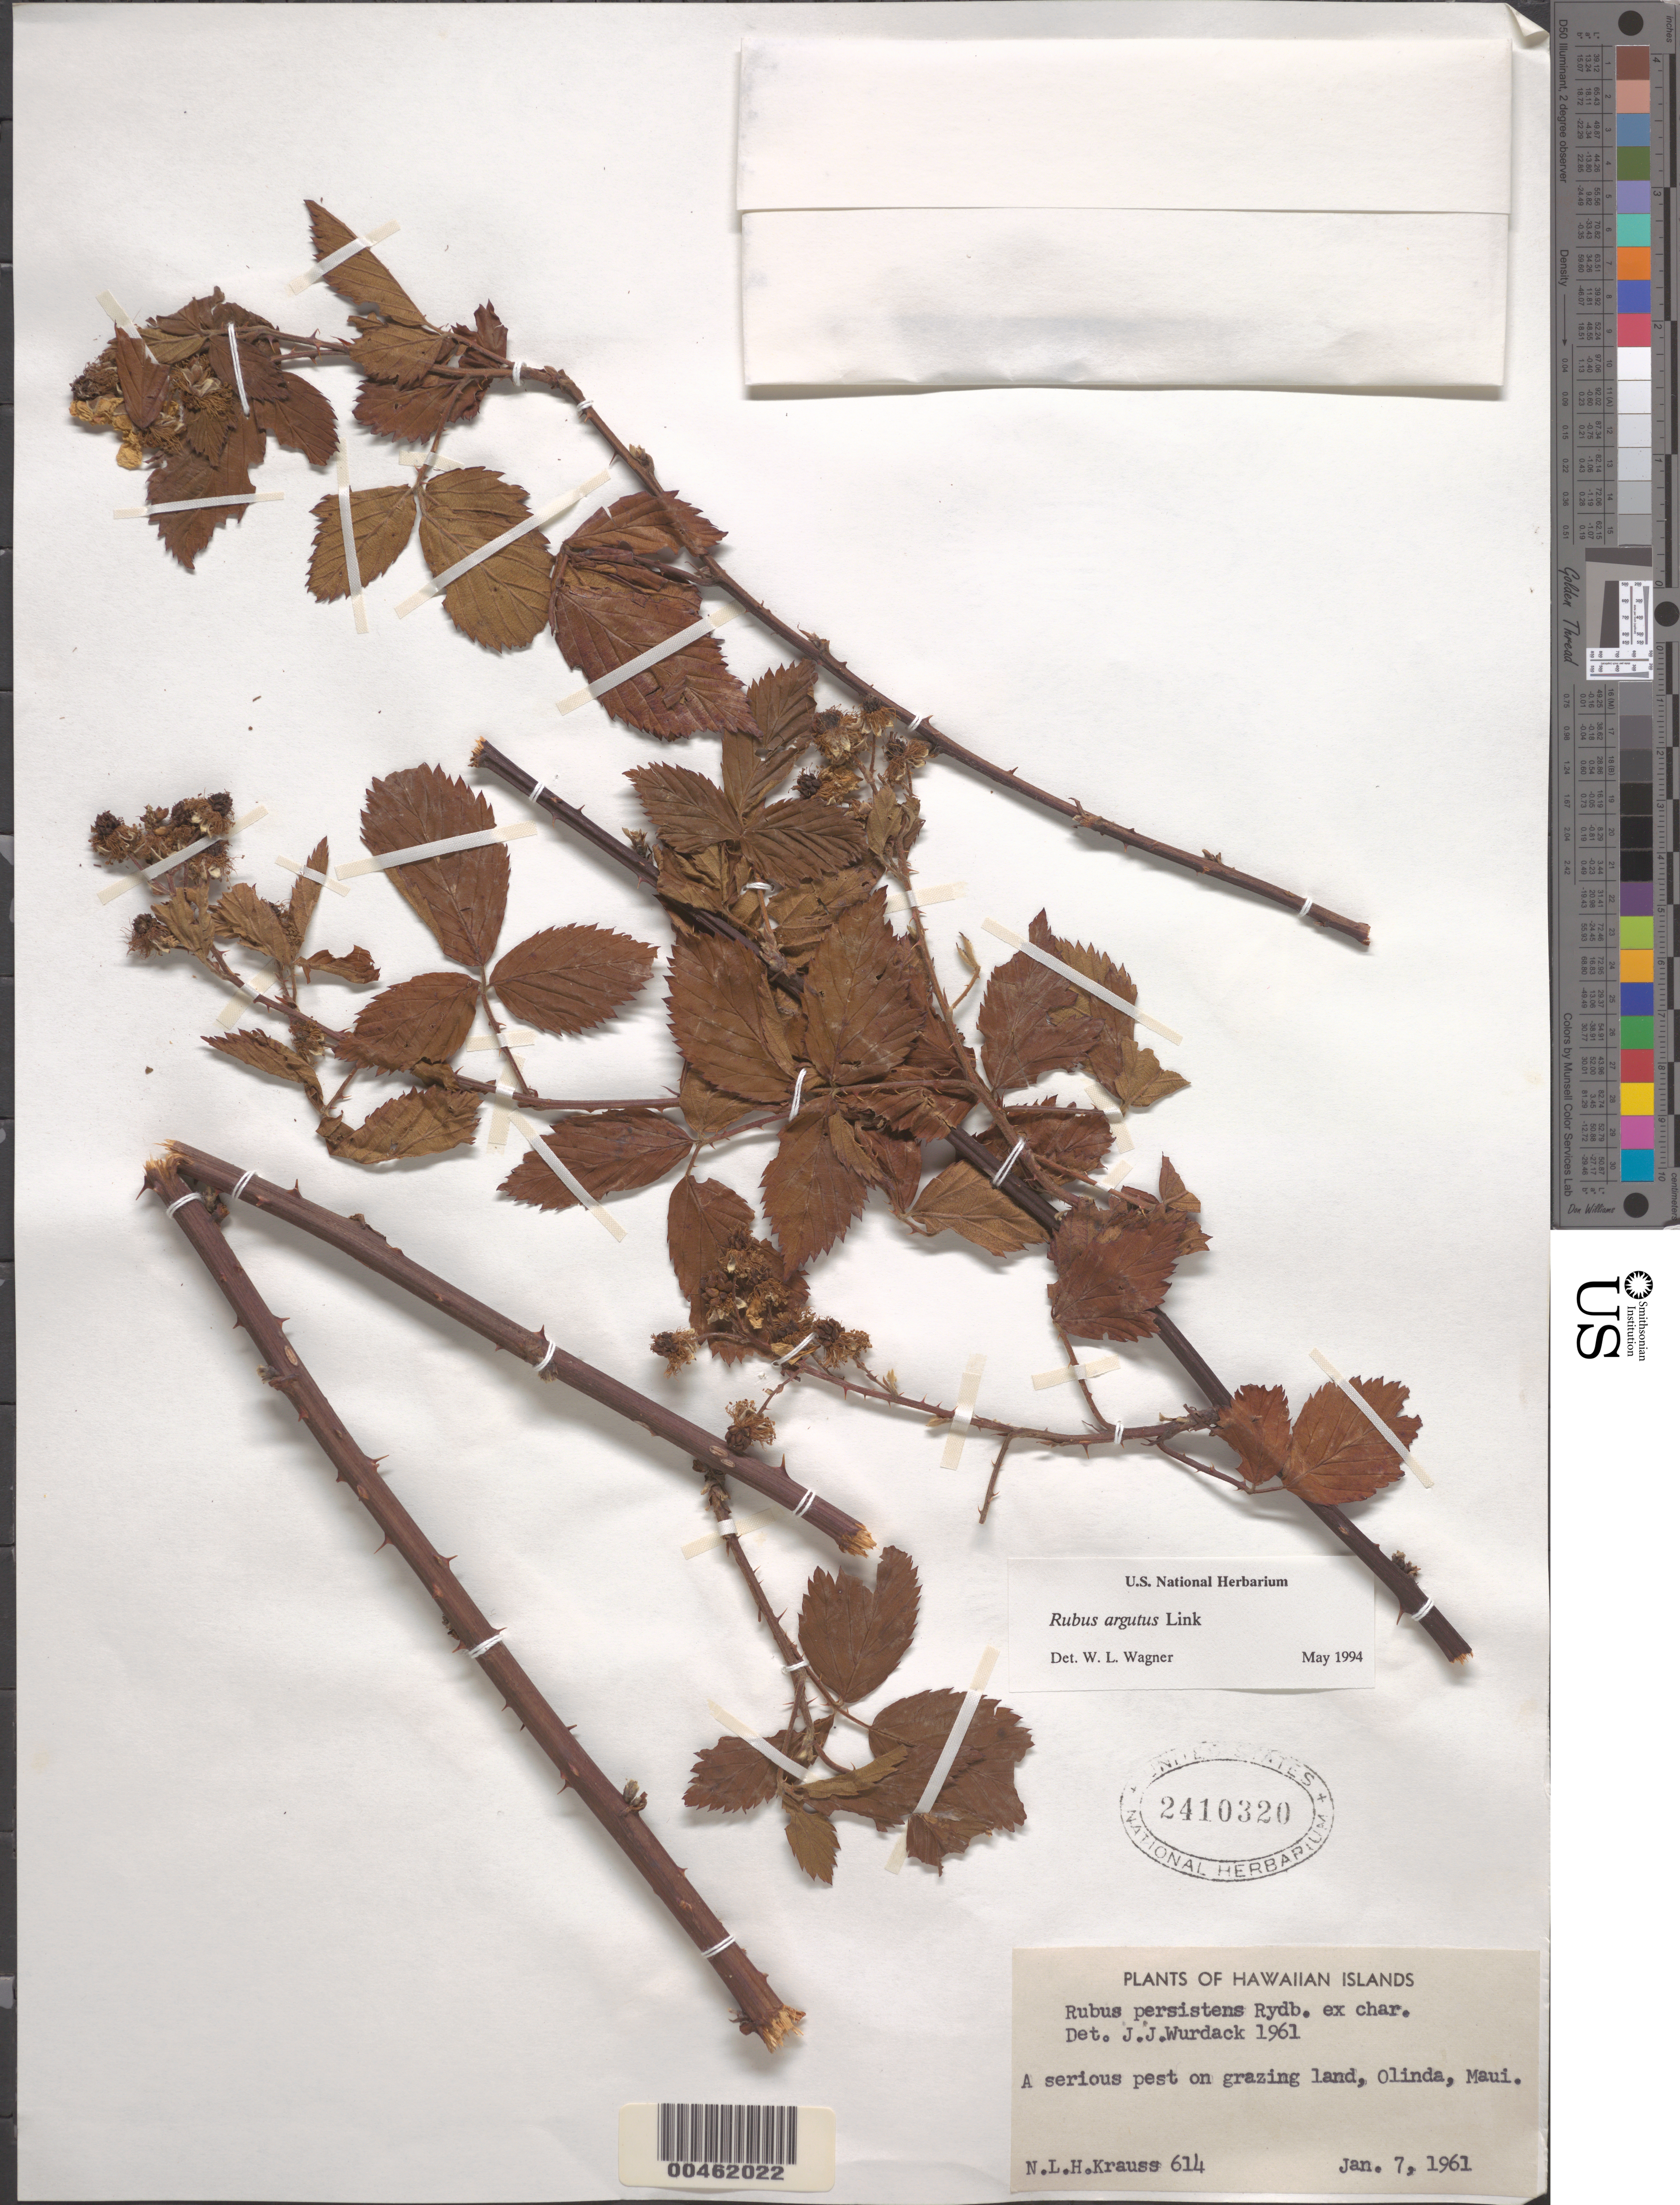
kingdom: Plantae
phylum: Tracheophyta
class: Magnoliopsida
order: Rosales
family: Rosaceae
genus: Rubus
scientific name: Rubus argutus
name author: Link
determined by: Wagner, W. L., (BOT), Smithsonian Institution - National Museum of Natural History (UNITED STATES)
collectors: N. Krauss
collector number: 614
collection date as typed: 7 Jan 1961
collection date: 1961-01-07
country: United States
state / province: Hawaii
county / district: Honolulu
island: Oahu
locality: Olinda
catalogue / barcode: US 2410320